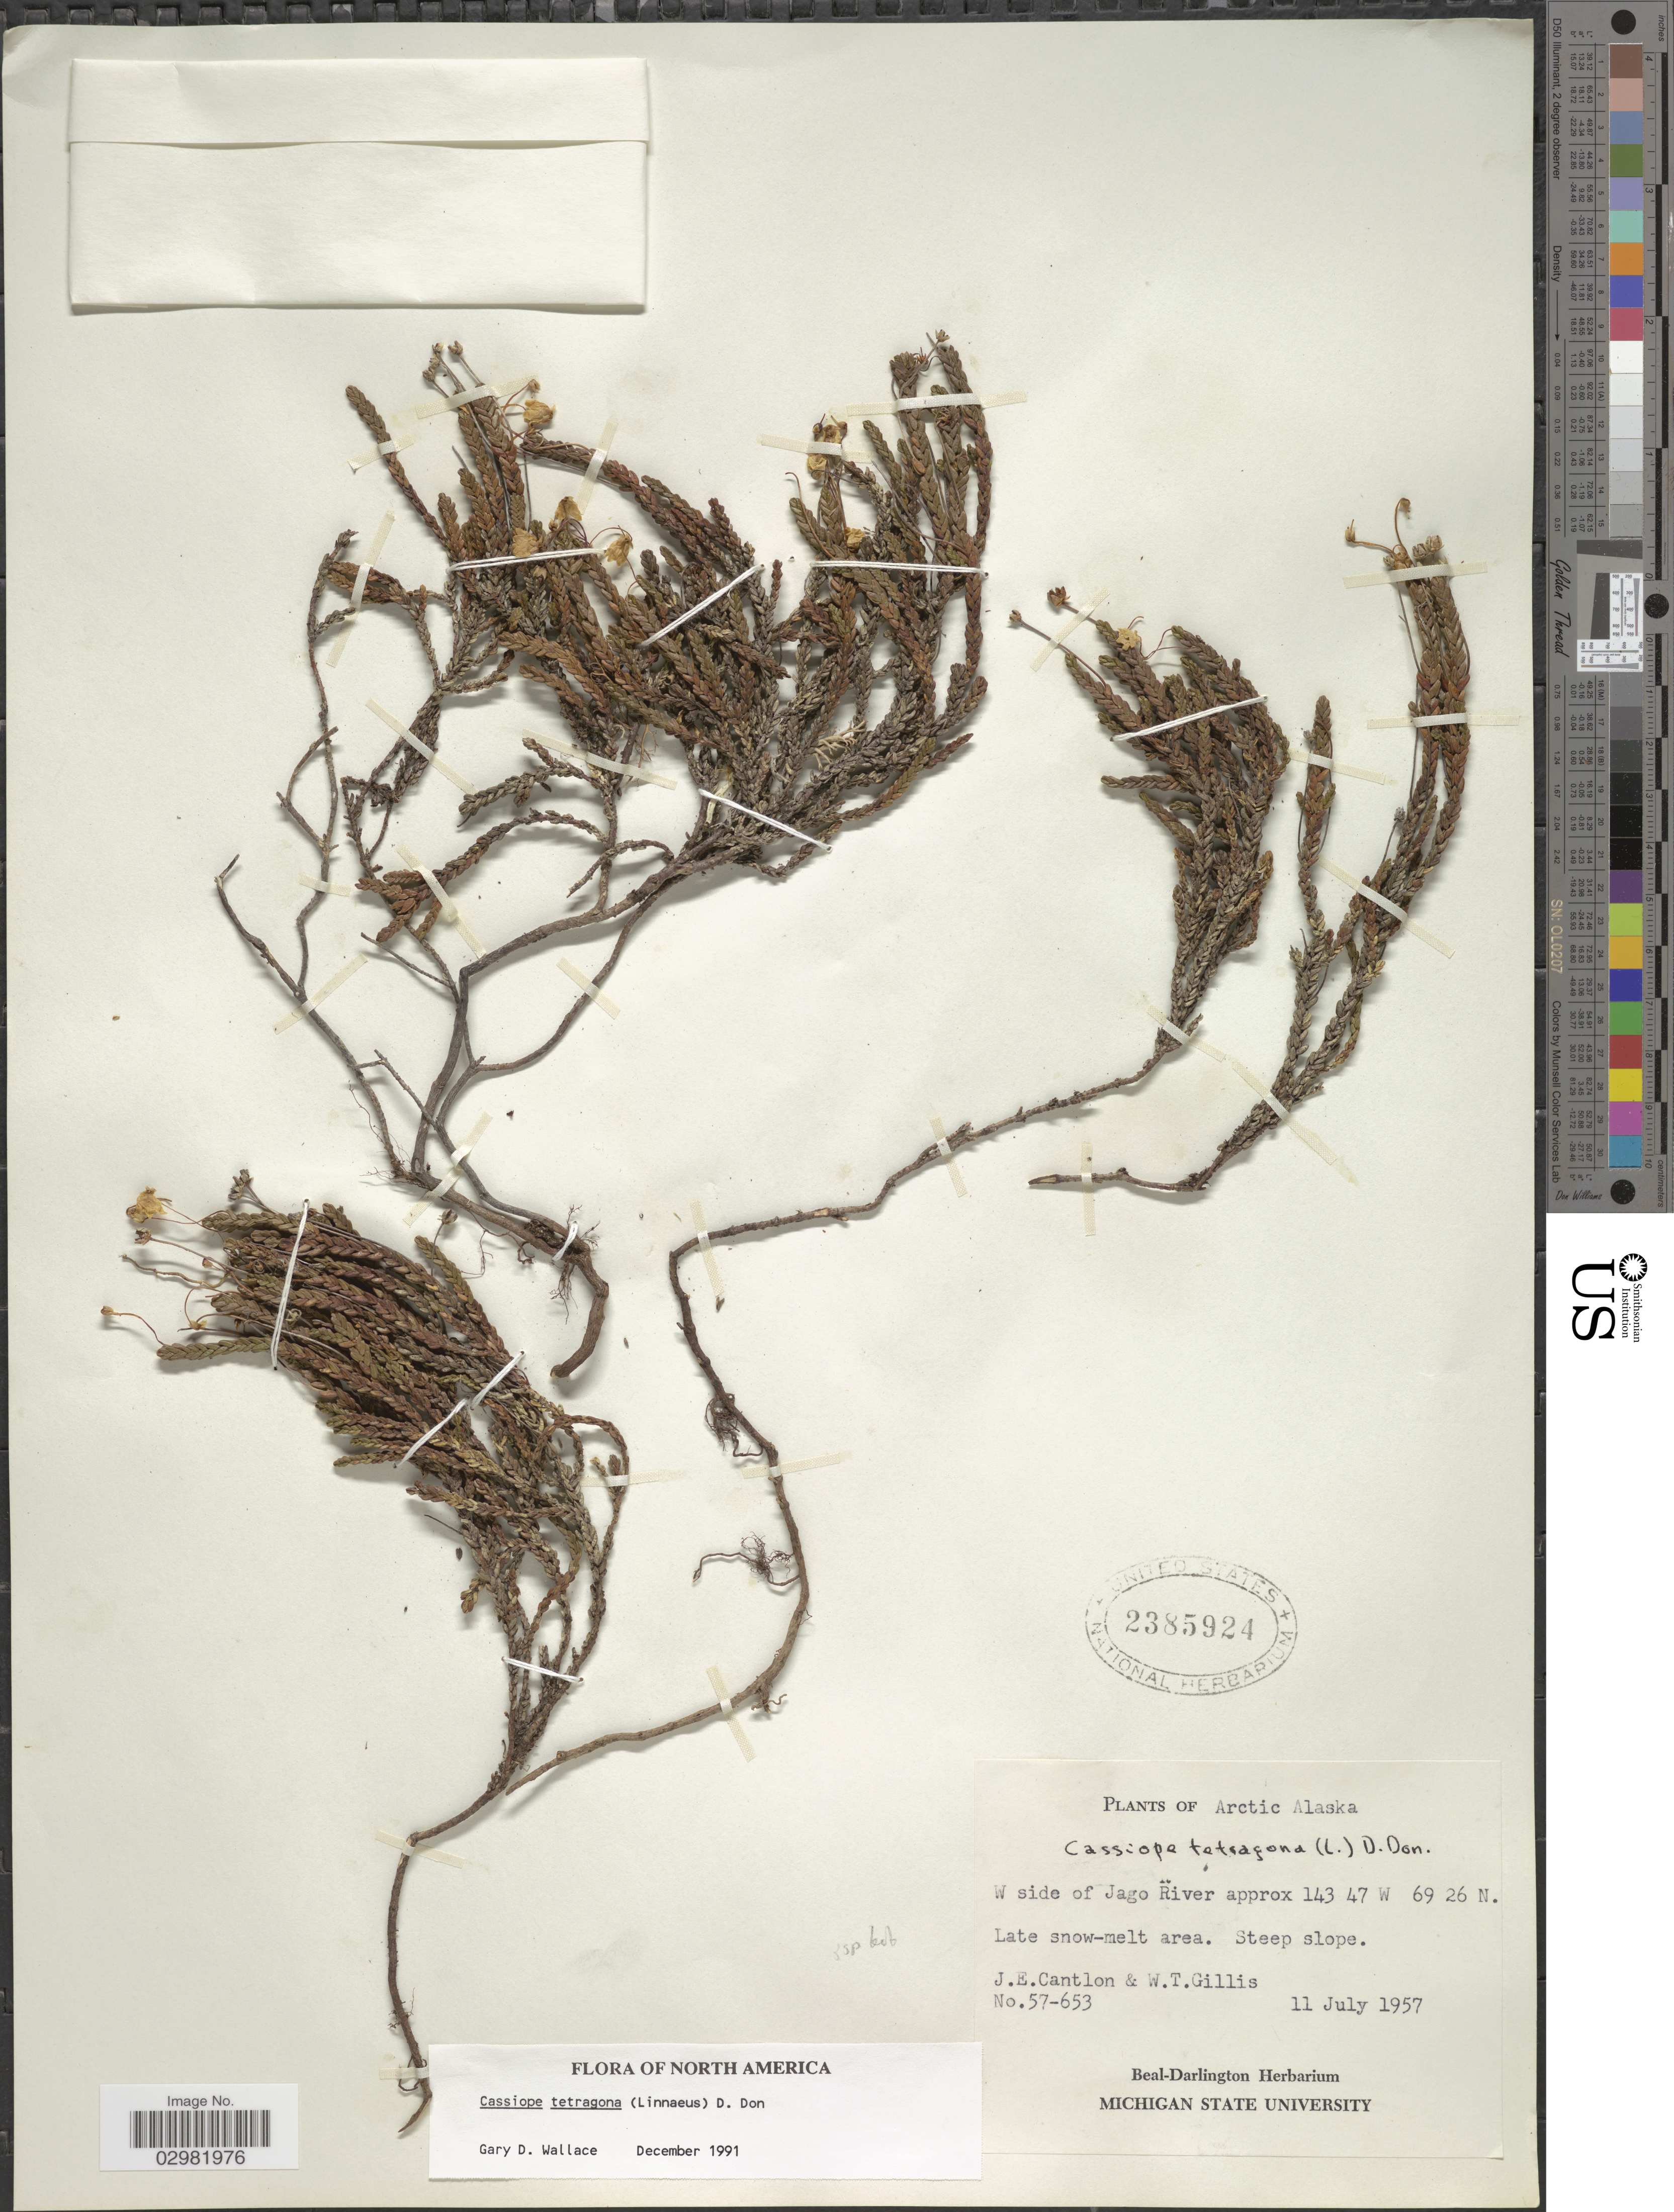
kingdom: Plantae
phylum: Tracheophyta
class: Magnoliopsida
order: Ericales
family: Ericaceae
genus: Cassiope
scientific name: Cassiope tetragona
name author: (L.) D. Don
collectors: J. Cantlon & W. T. Gillis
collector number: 57-653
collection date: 1957-07-11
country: United States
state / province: Alaska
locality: Arctic Alaska, W side of Jago River.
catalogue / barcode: US 2385924